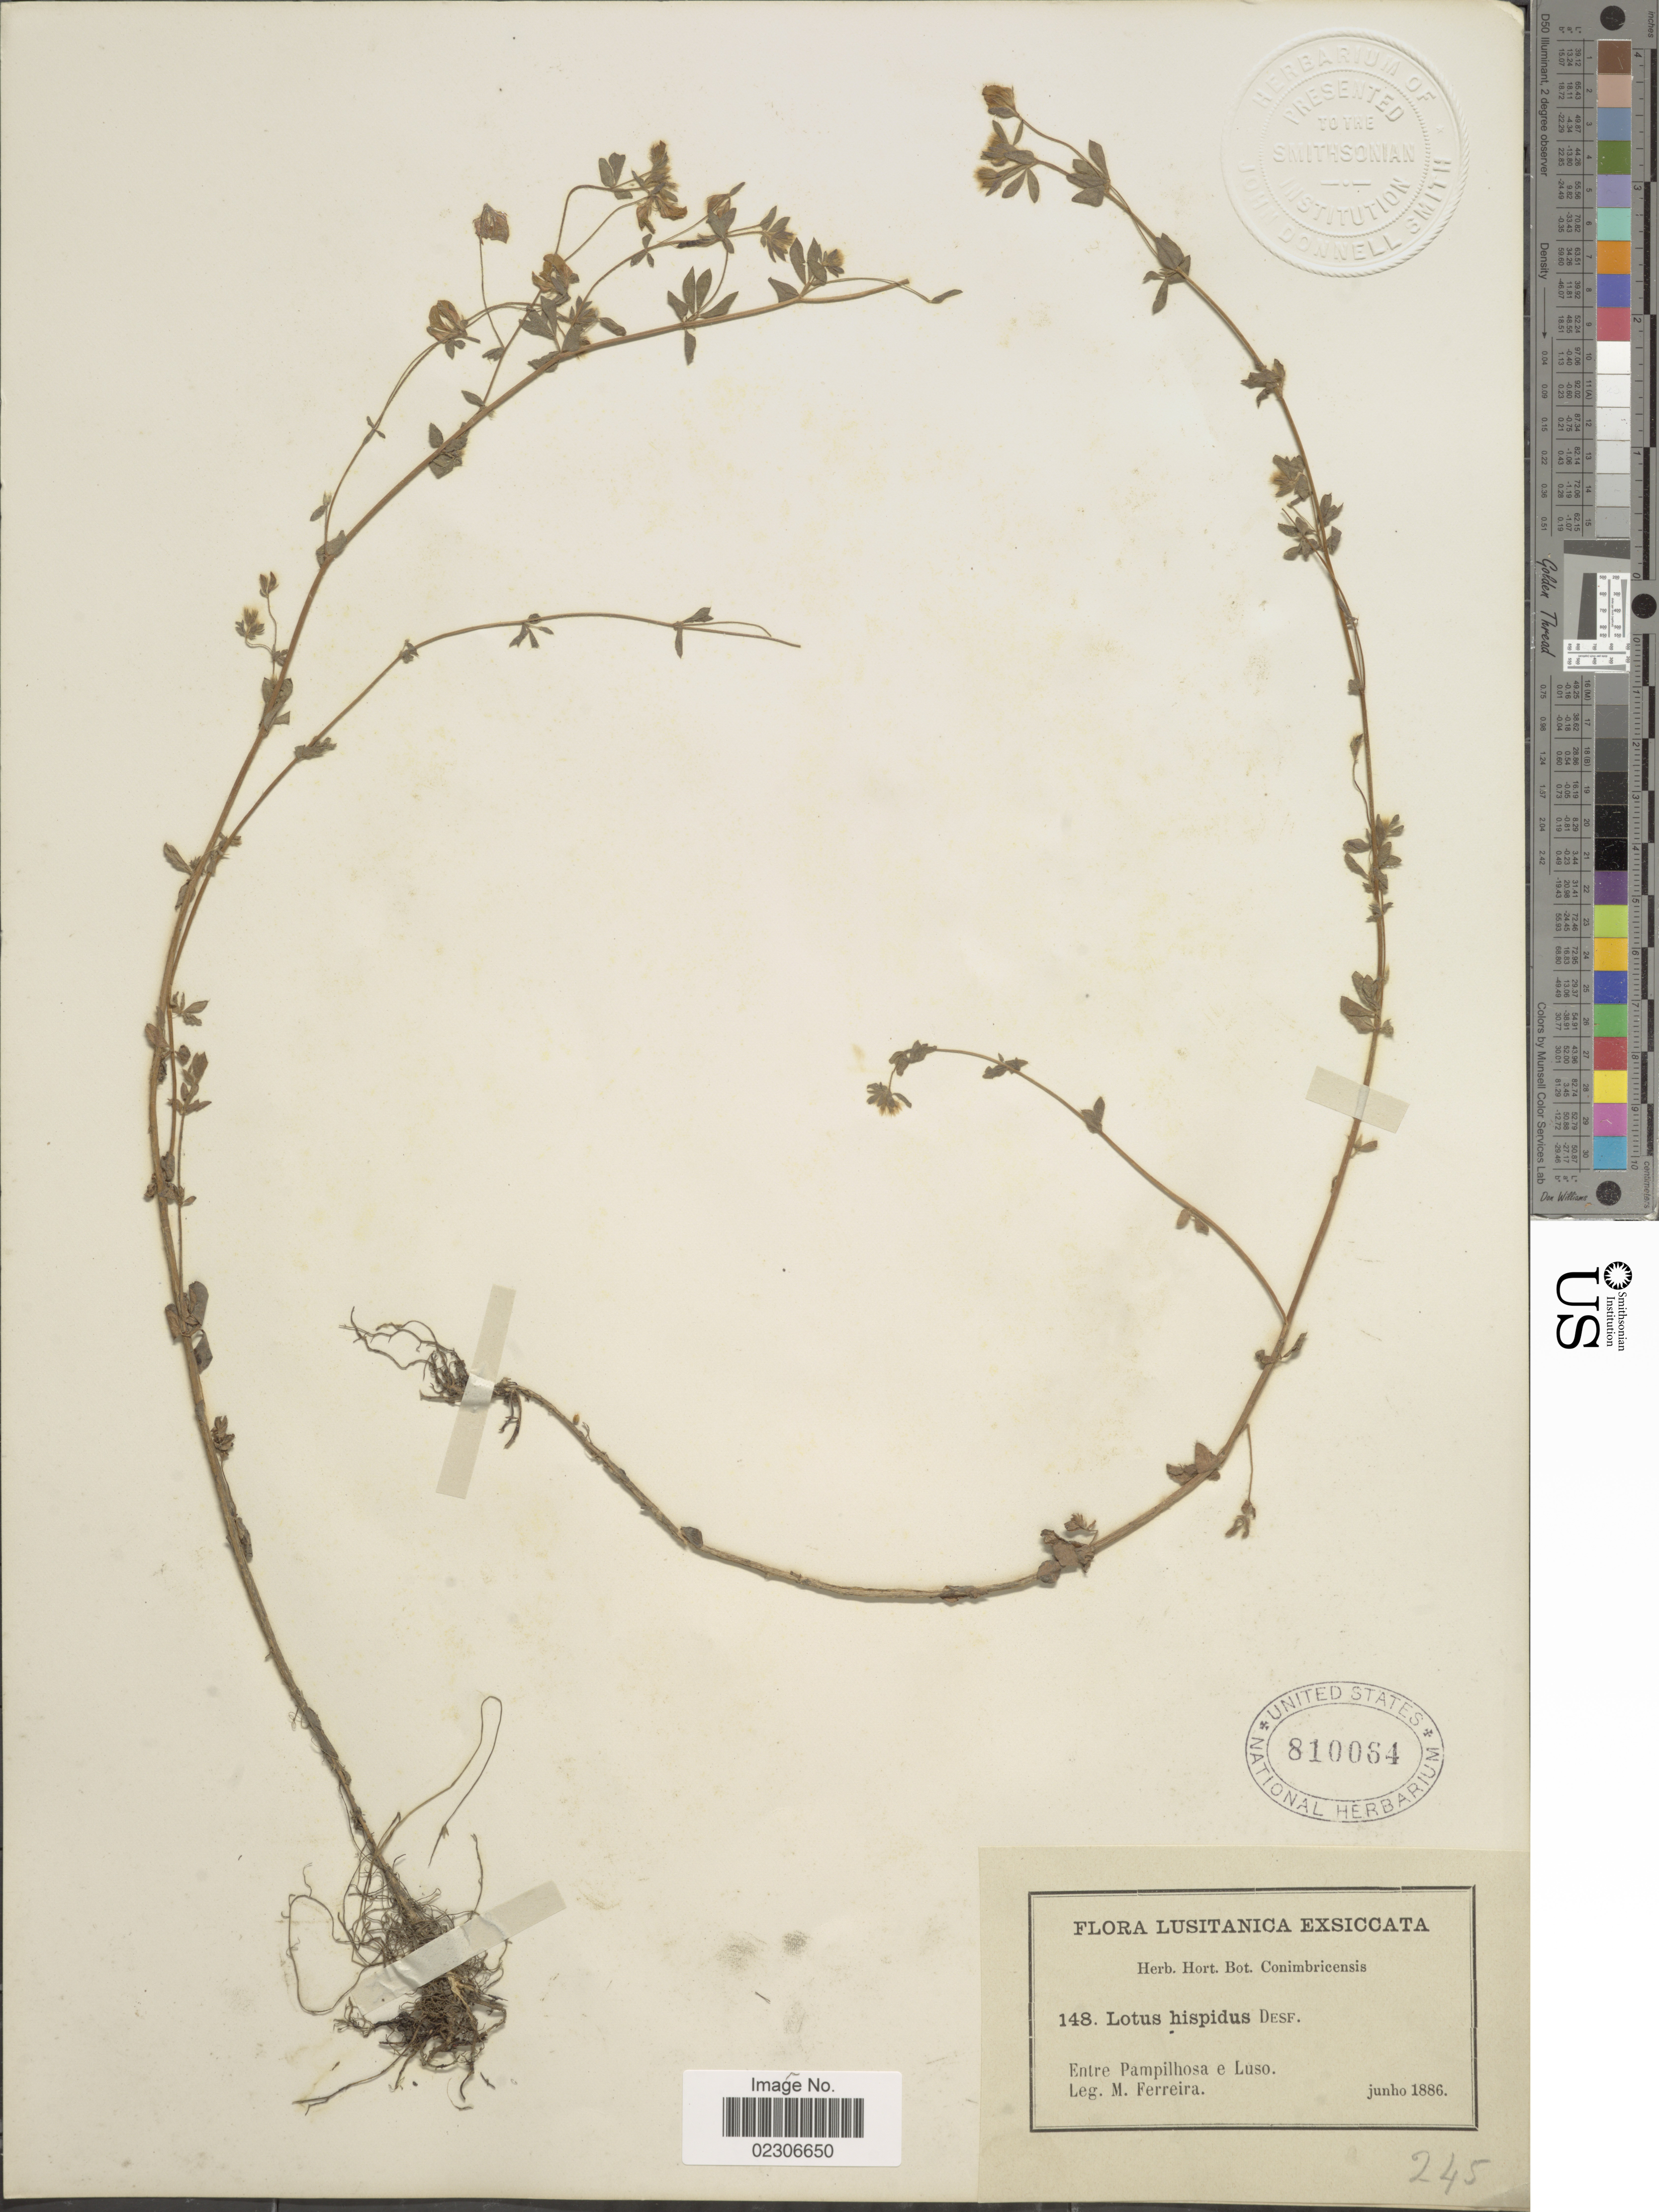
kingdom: Plantae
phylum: Tracheophyta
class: Magnoliopsida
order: Fabales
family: Fabaceae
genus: Lotus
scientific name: Lotus hispidus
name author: DC.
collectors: M. Ferreira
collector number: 148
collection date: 1886-06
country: Portugal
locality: Lusitanica. Entre Pampilhosa e Luso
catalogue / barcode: US 810064